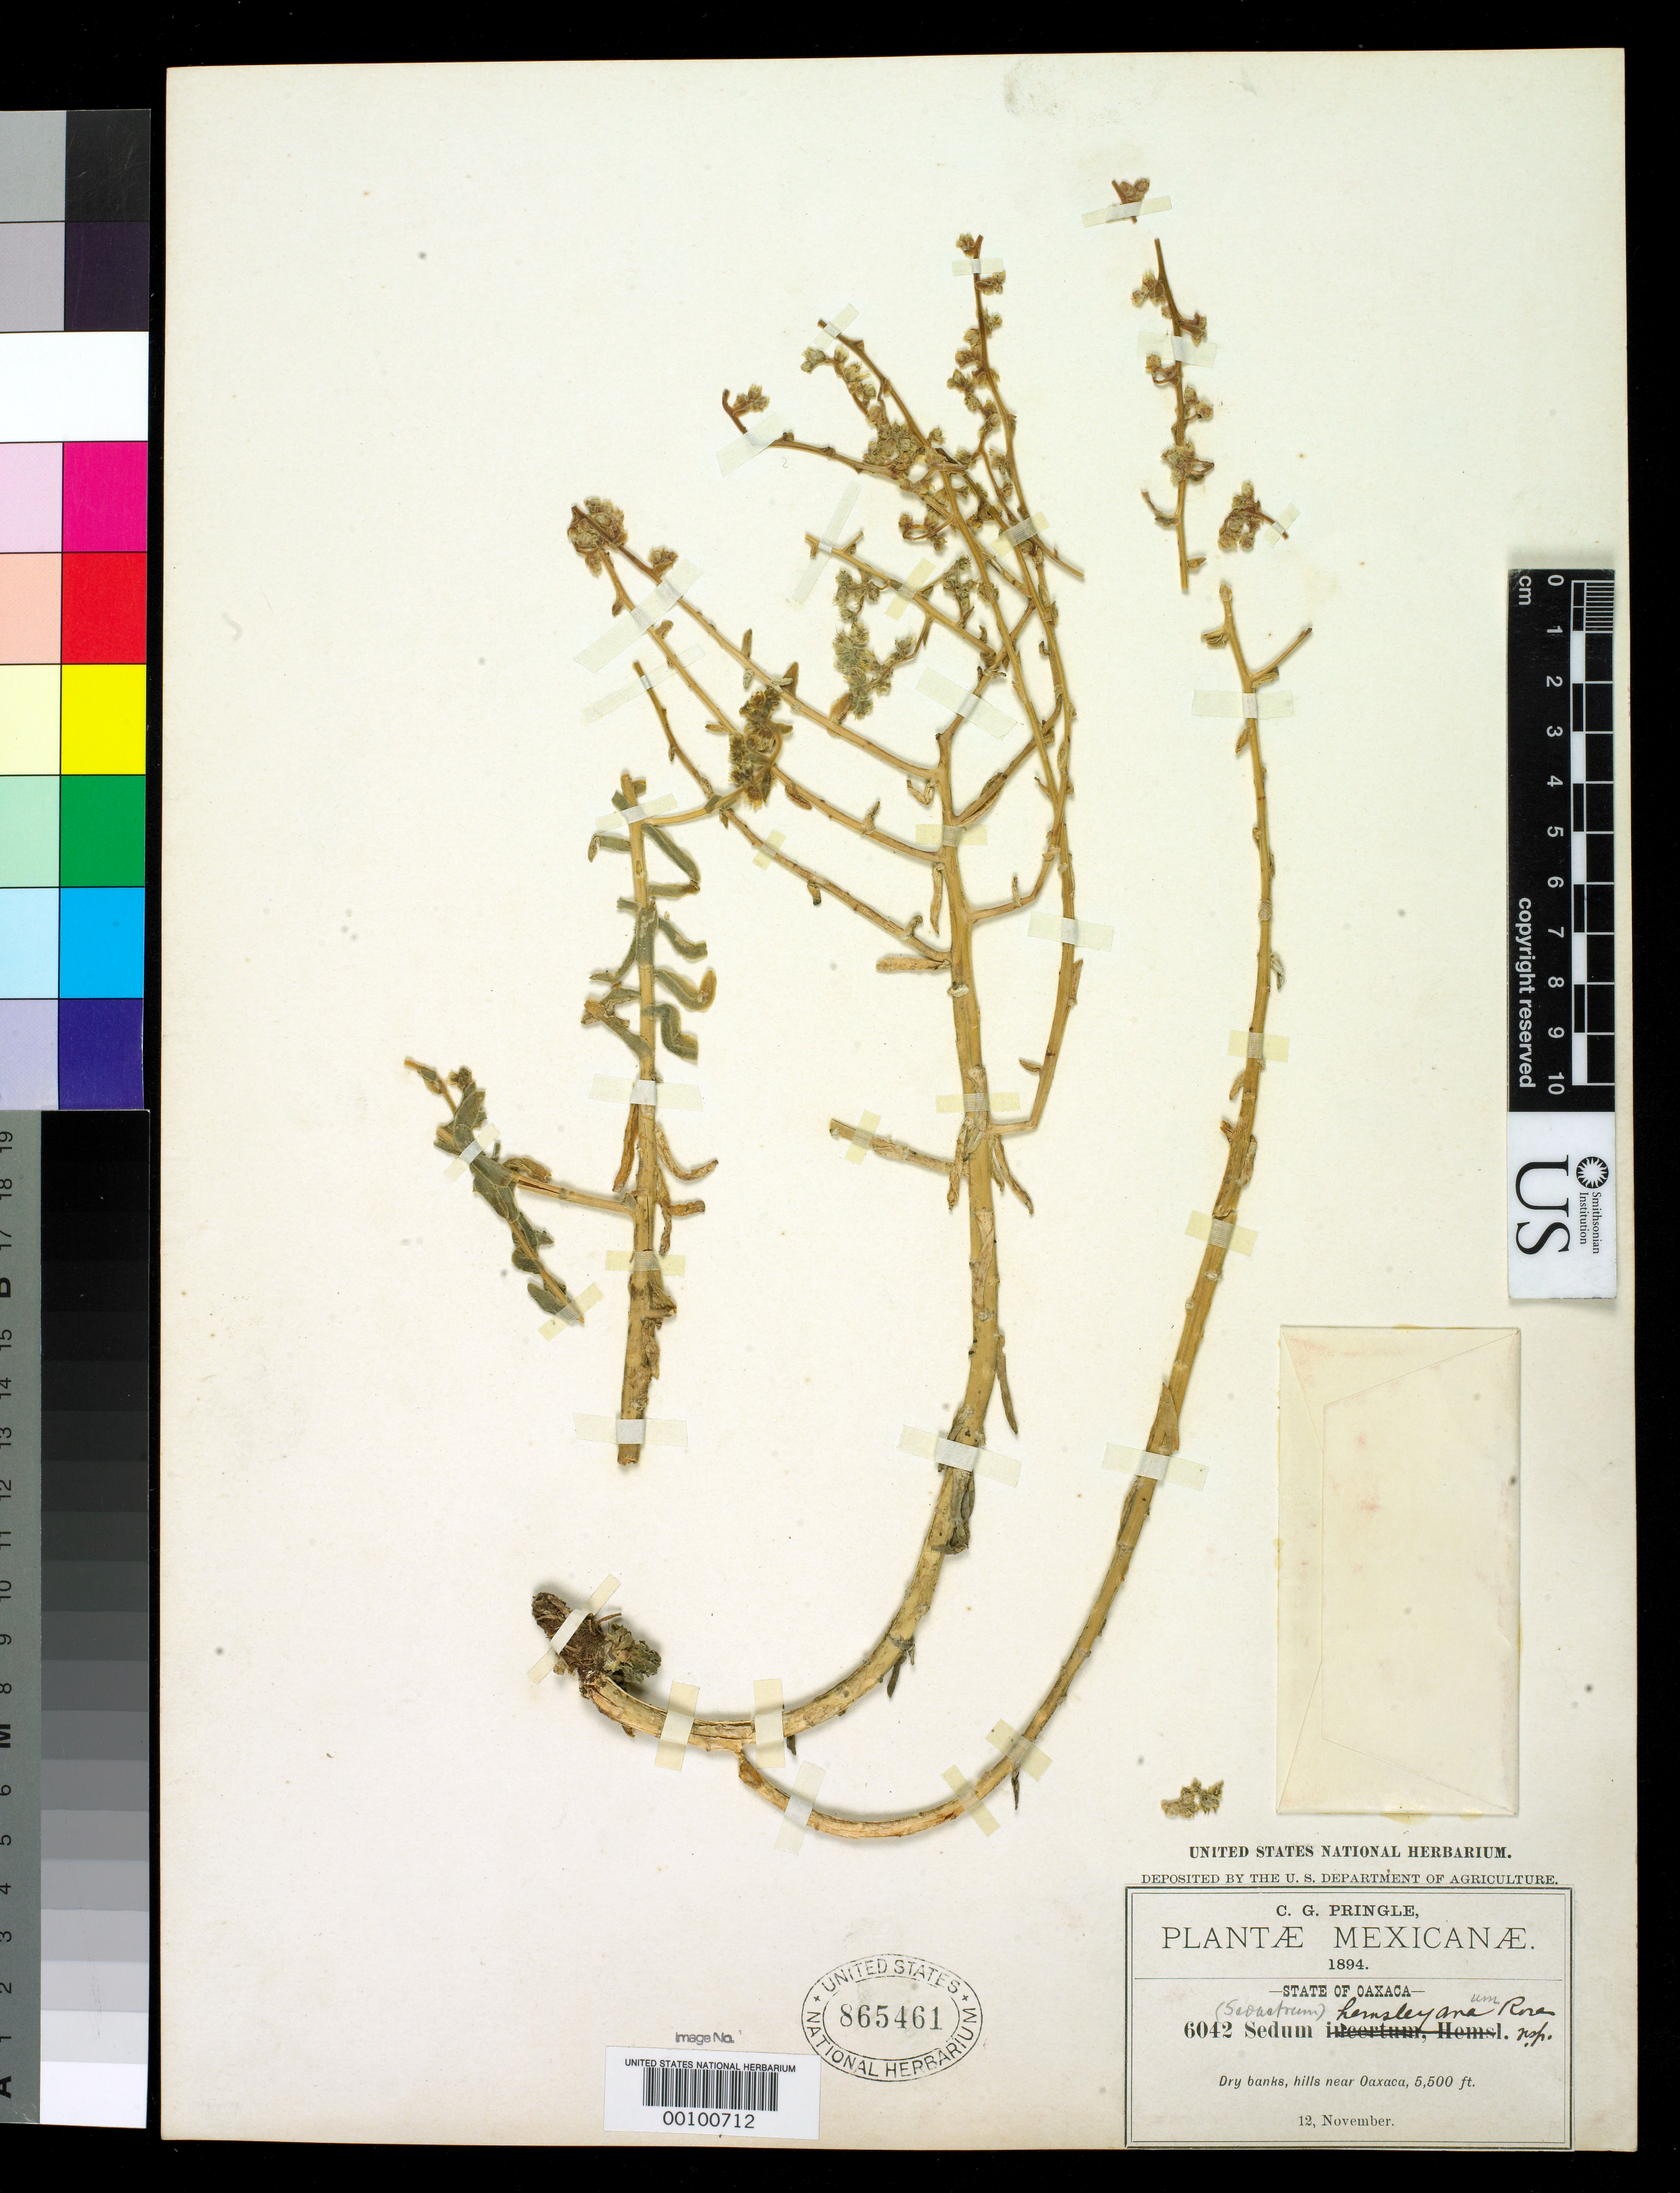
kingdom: Plantae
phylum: Tracheophyta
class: Magnoliopsida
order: Saxifragales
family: Crassulaceae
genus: Sedum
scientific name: Sedum hemsleyanum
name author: Rose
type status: Holotype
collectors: C. G. Pringle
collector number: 6042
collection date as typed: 12 Nov 1894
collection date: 1894-11-12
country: Mexico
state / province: Oaxaca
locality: Hills near Oaxaca.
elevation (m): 1676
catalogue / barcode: US 865461